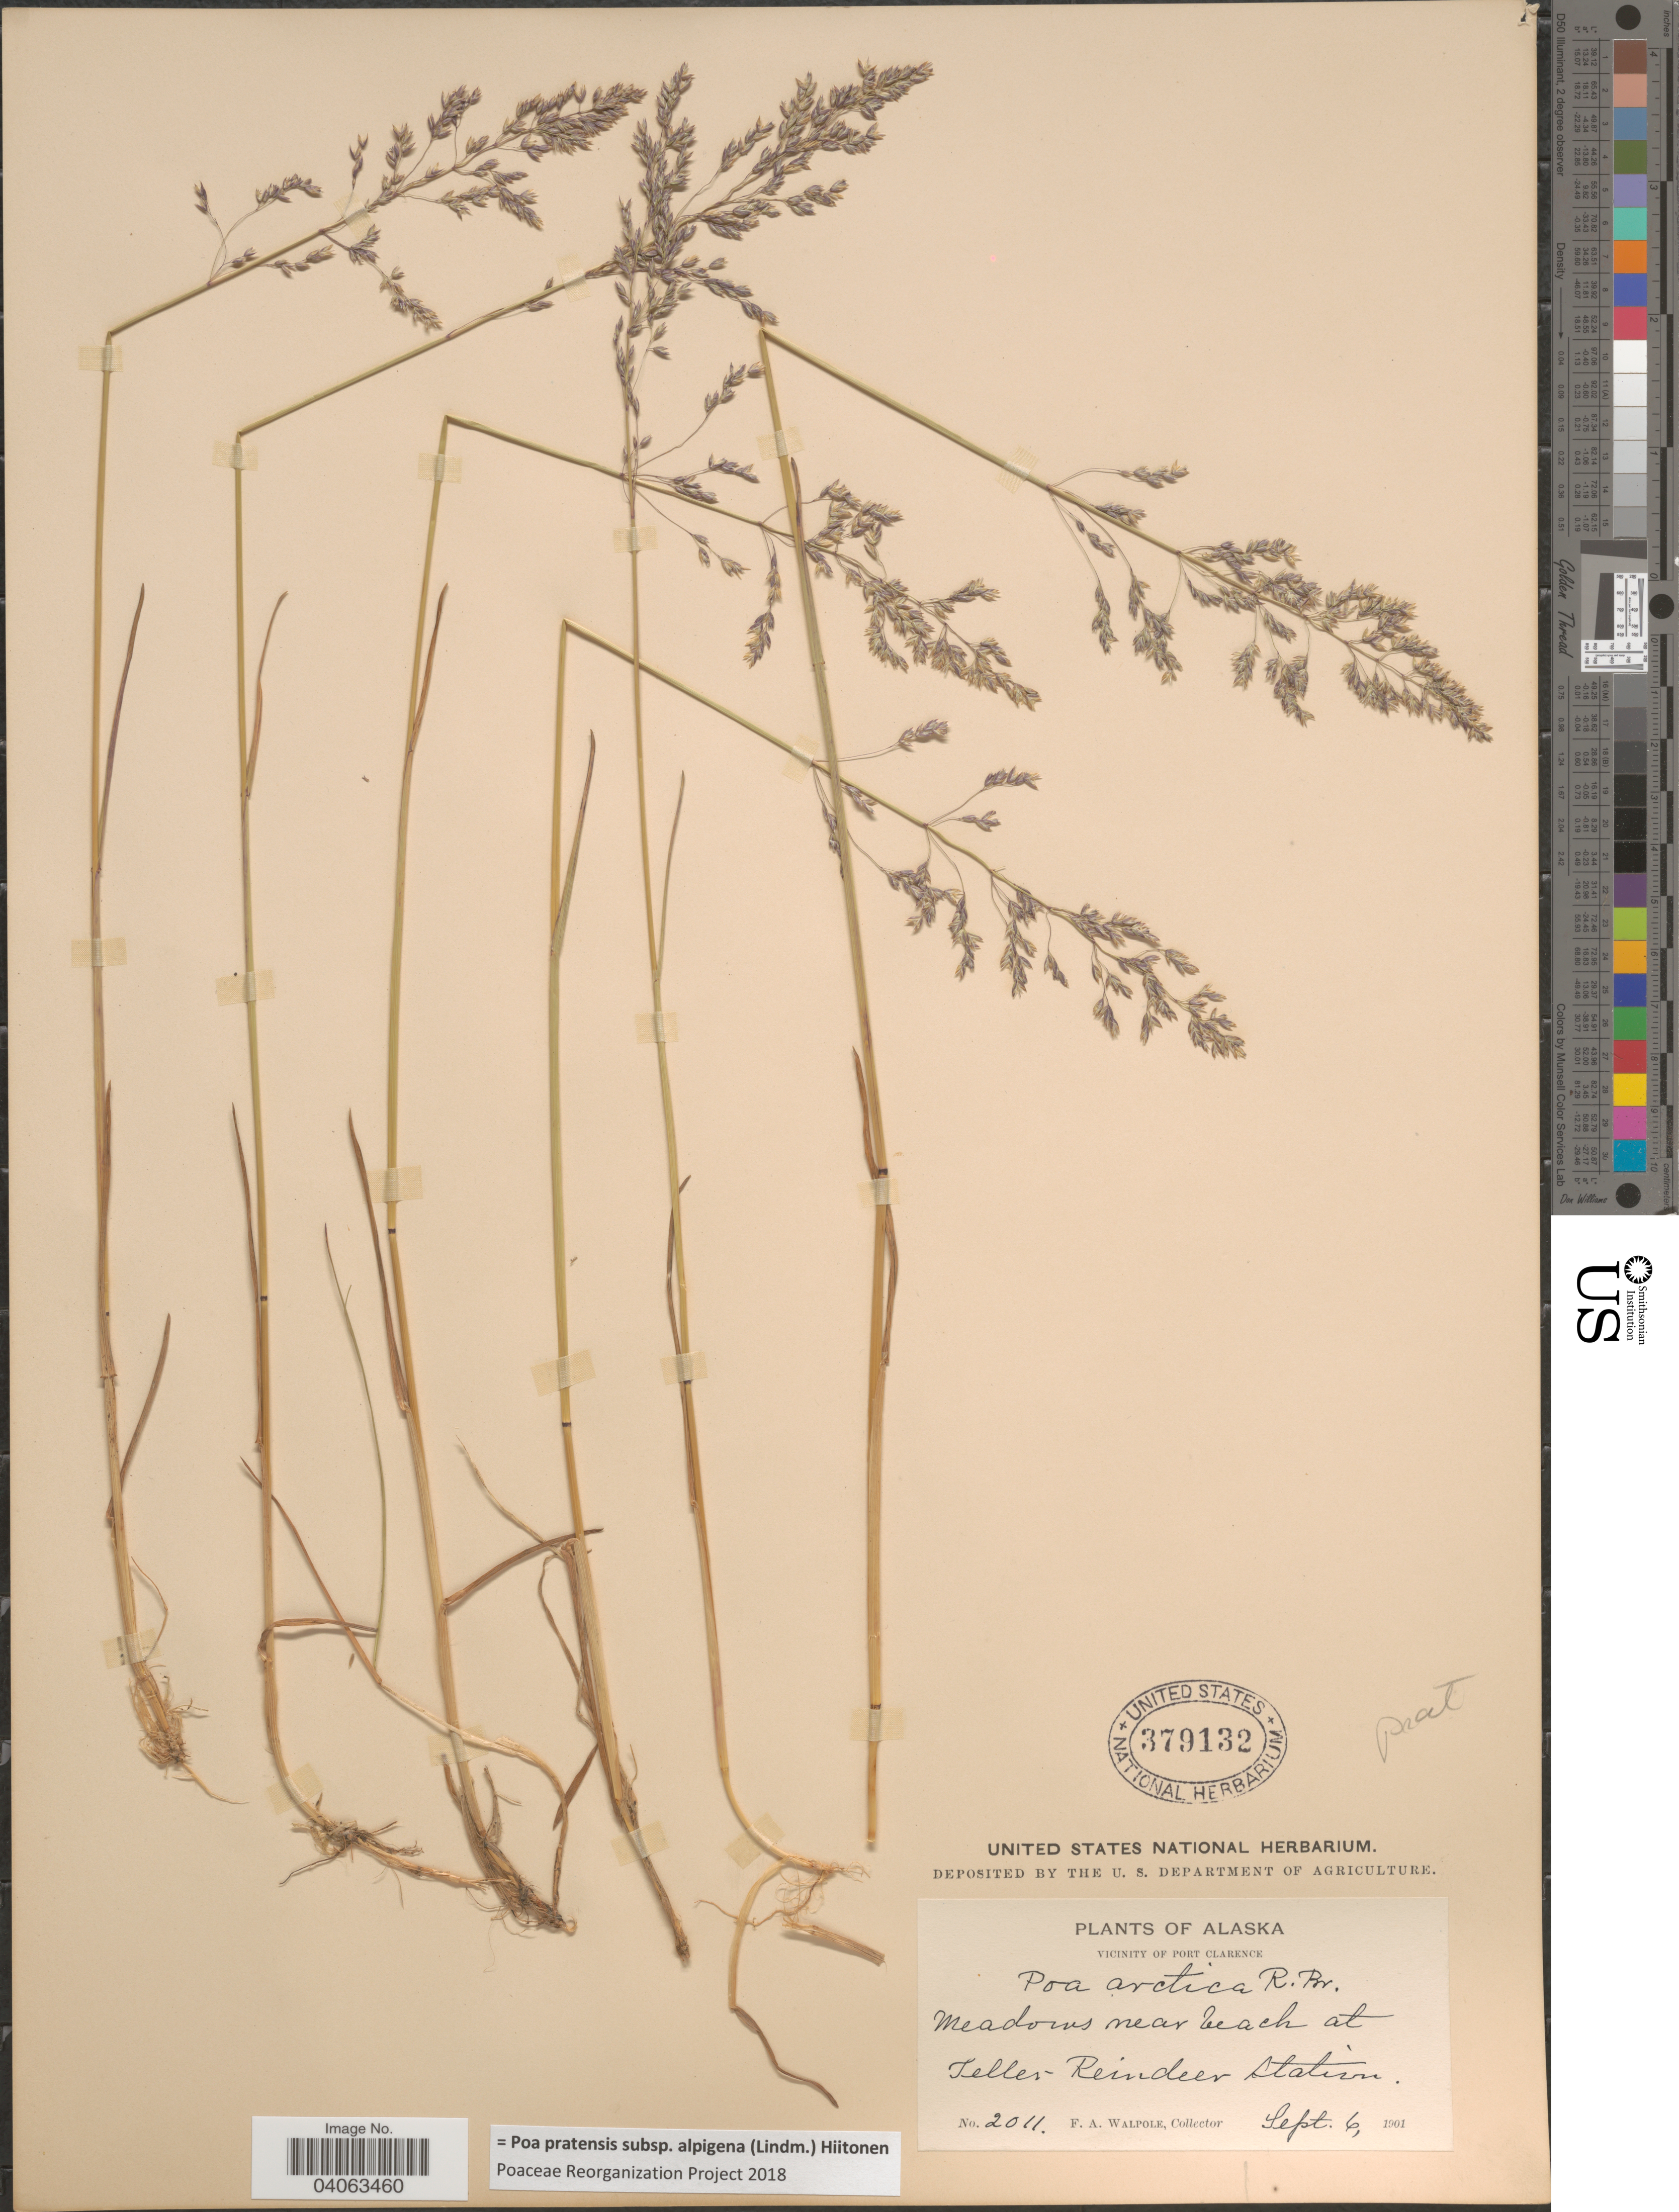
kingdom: Plantae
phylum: Tracheophyta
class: Liliopsida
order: Poales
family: Poaceae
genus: Poa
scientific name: Poa pratensis subsp. alpigena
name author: (Lindm.) Hiitonen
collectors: F. Walpole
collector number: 2011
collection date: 1901-09-06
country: United States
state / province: Alaska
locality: Vicinity of Port Clarence. Meadows near beach at Teller Reindeer Station.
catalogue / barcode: US 379132